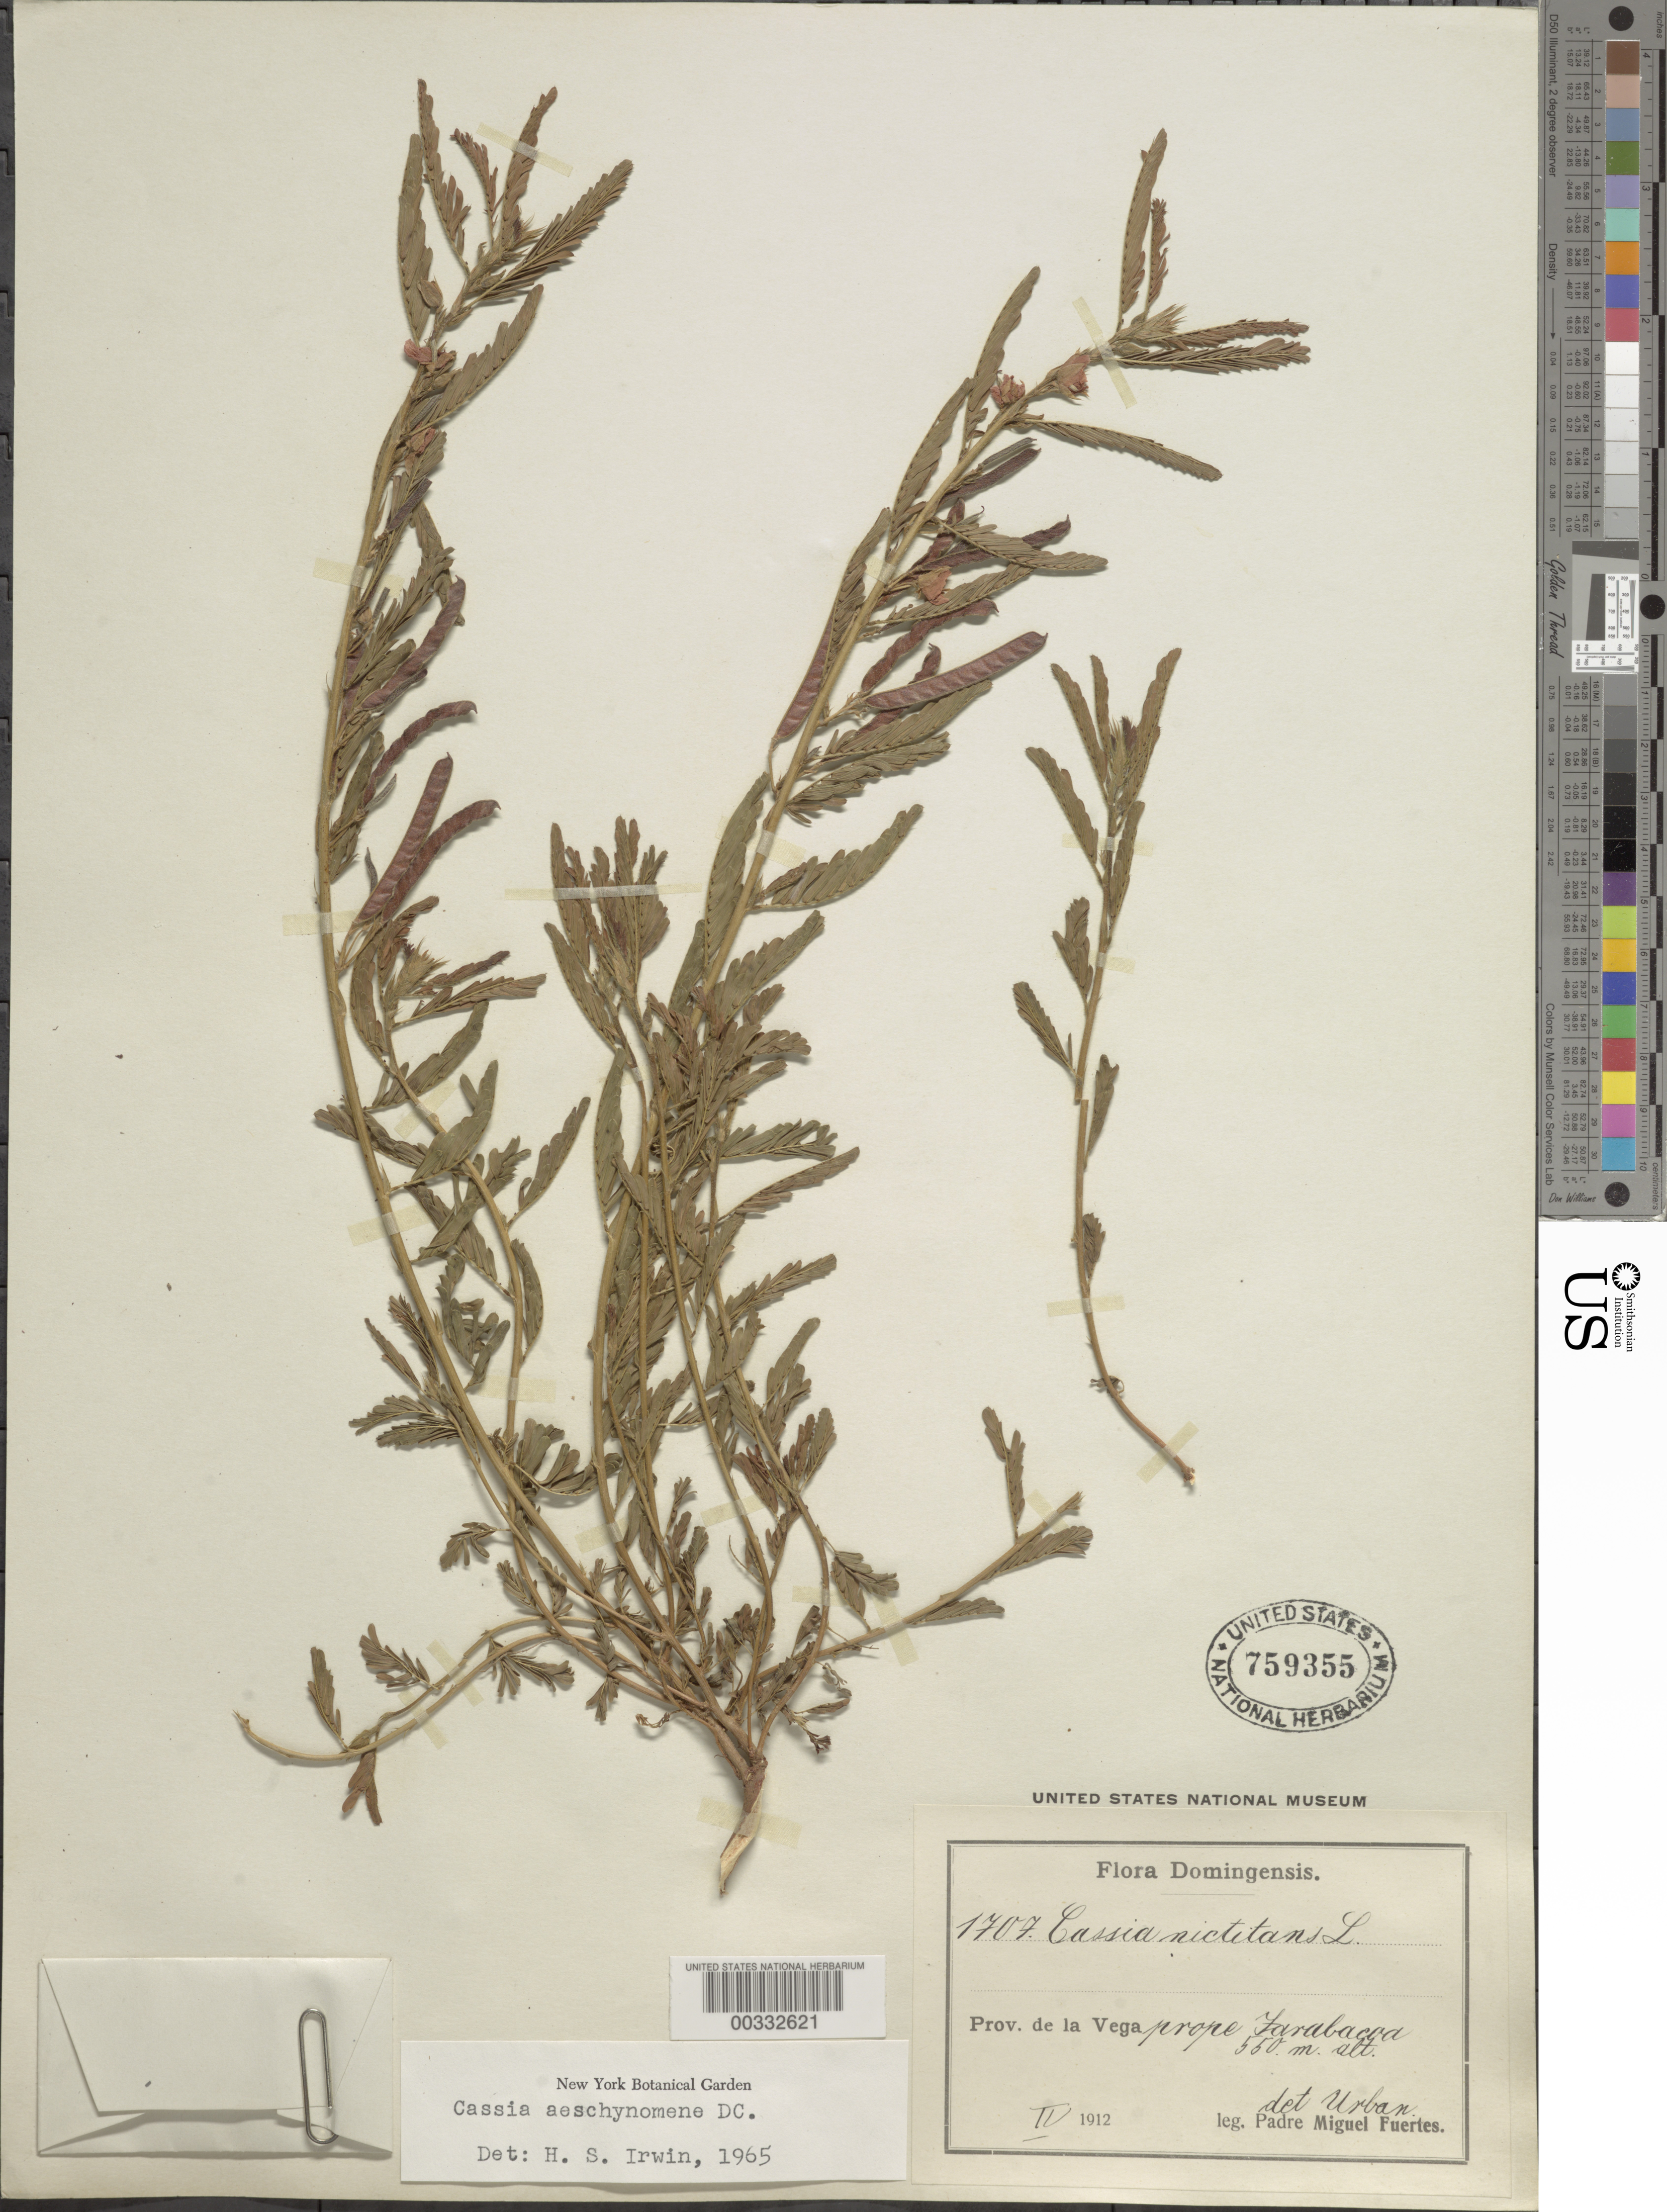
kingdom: Plantae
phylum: Tracheophyta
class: Magnoliopsida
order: Fabales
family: Fabaceae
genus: Chamaecrista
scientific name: Chamaecrista nictitans var. glabrata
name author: (Vogel) H.S. Irwin & Barneby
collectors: M. D. Fuertes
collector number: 1707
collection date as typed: Feb 1912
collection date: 1912-02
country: Dominican Republic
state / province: La Vega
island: Hispaniola Island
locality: Near tarabacoa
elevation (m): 550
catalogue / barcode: US 759355